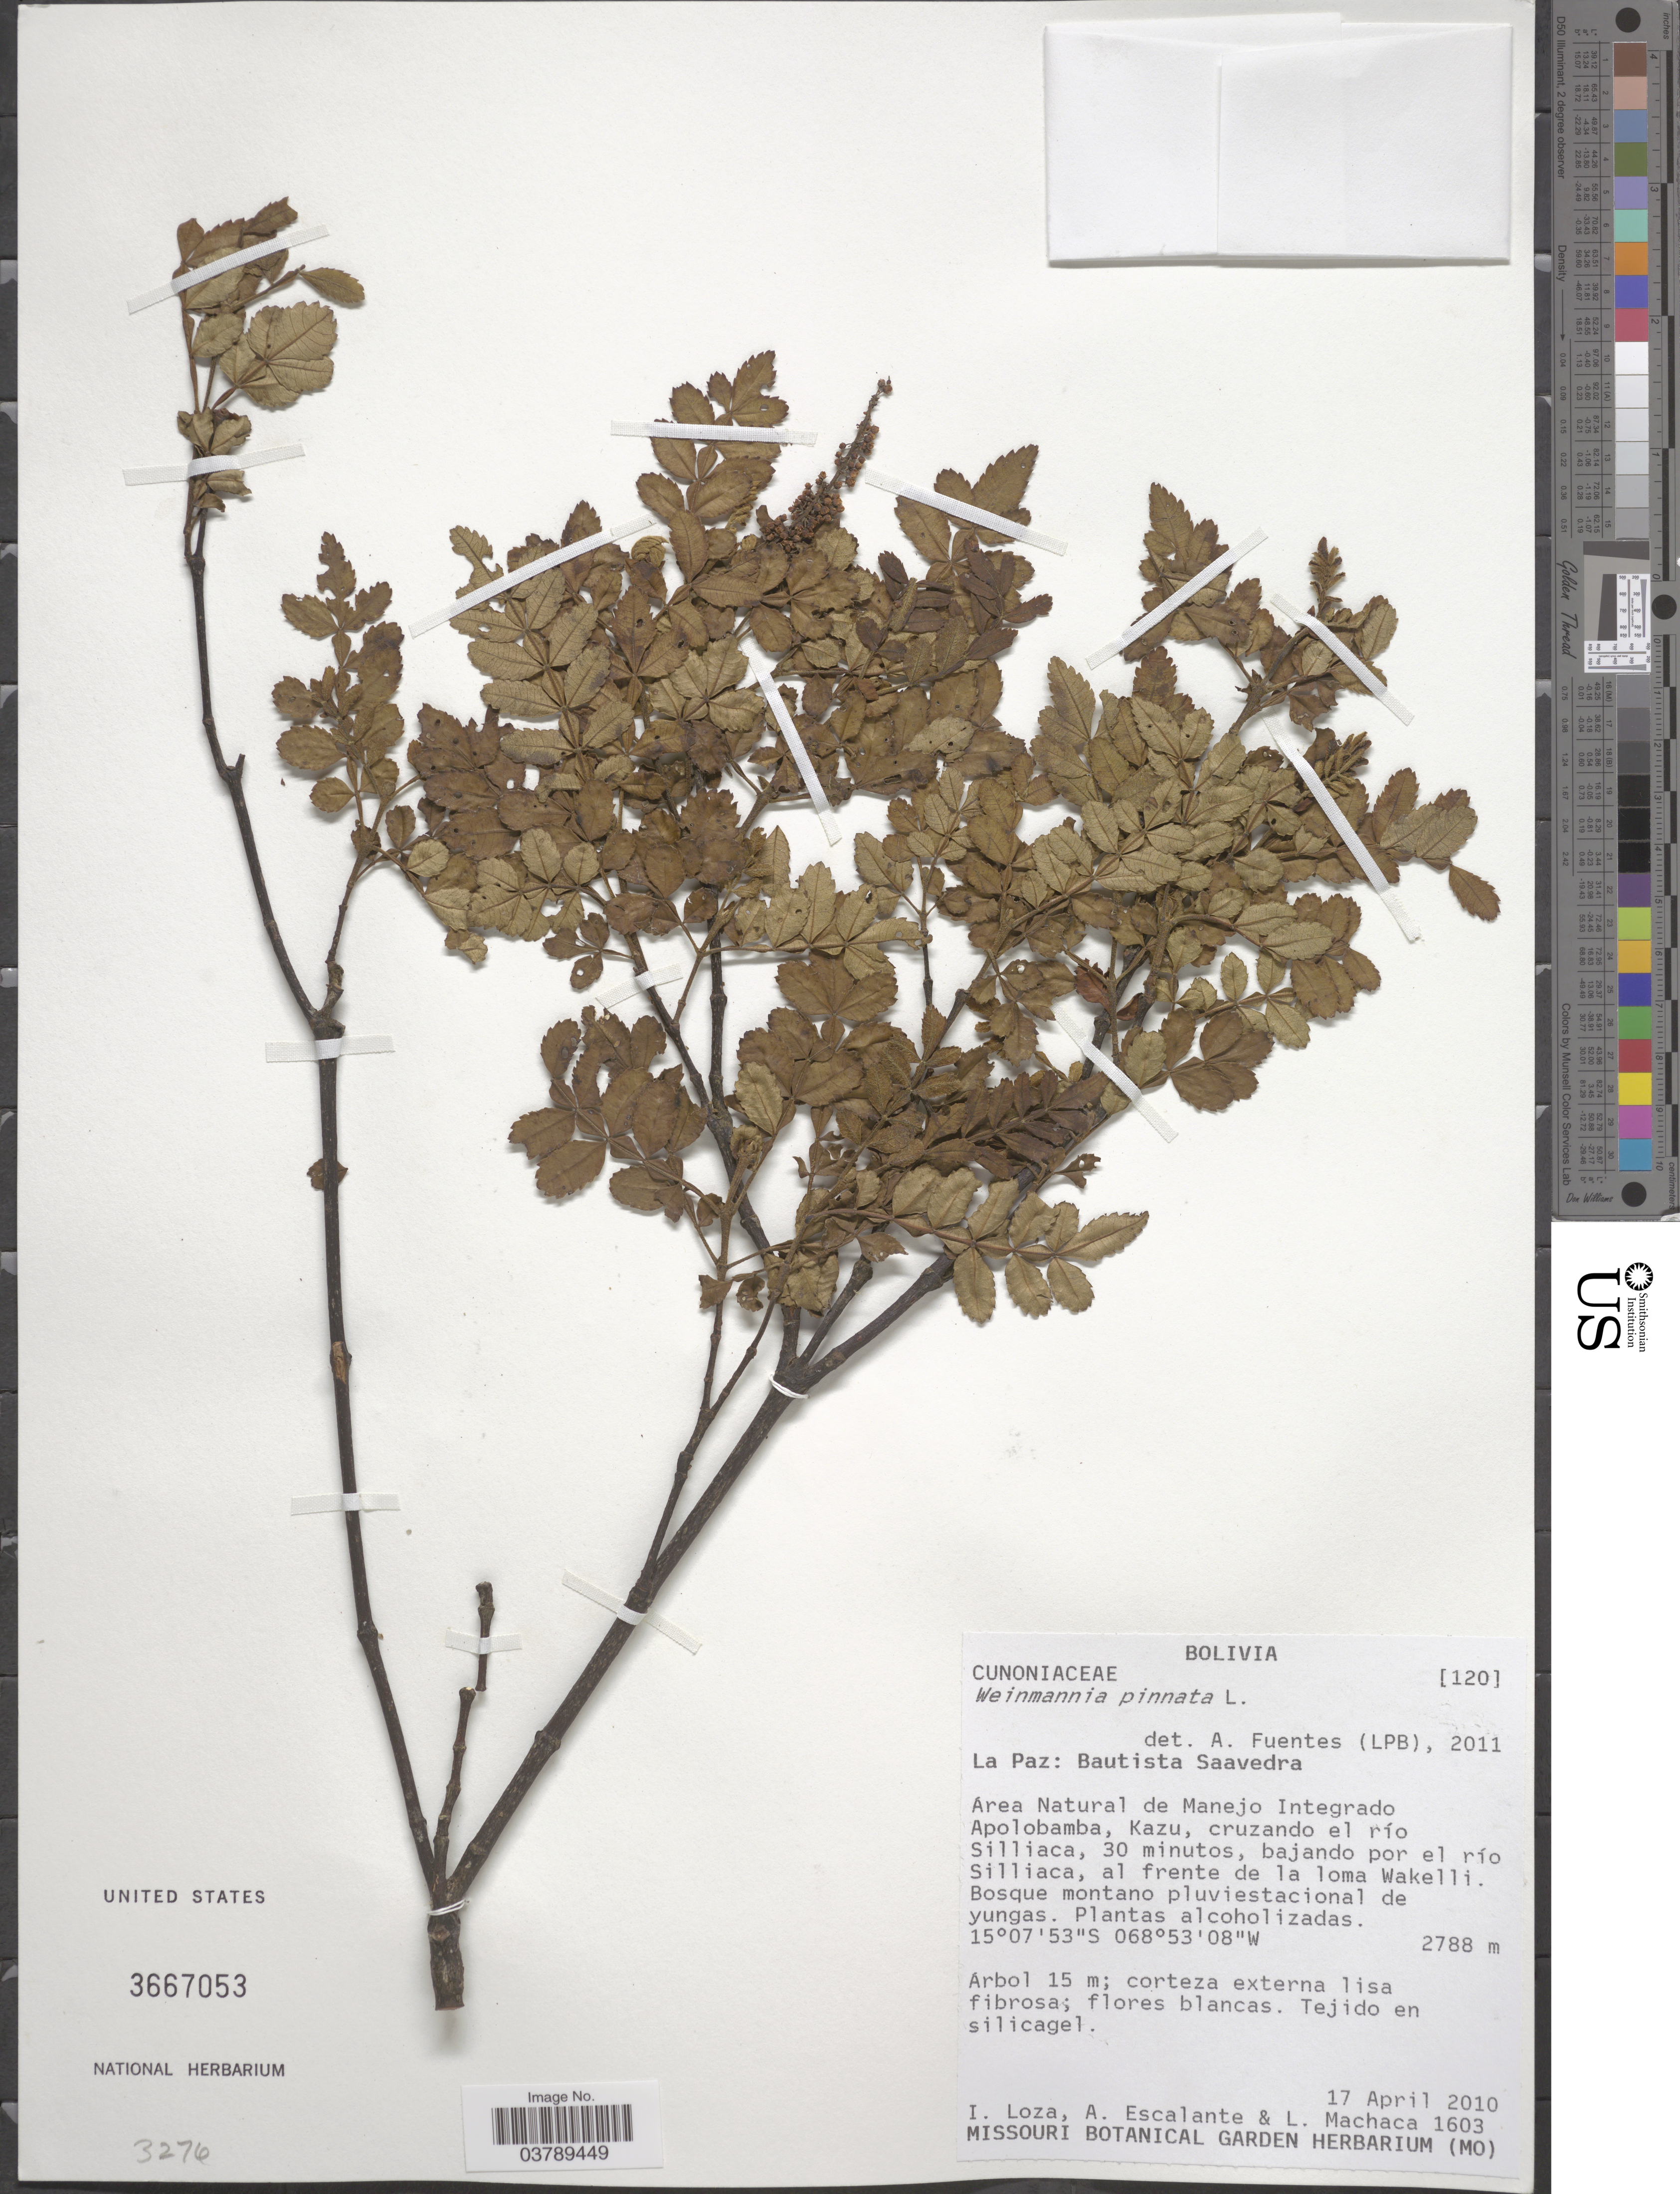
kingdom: Plantae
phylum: Tracheophyta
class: Magnoliopsida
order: Oxalidales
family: Cunoniaceae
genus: Weinmannia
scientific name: Weinmannia pinnata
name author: L.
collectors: I. Loza, A. Escalante & L. Machaca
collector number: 1603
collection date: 2010-04-17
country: Bolivia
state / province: La Paz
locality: Bautista Saavedra. Area Natural de Manejo Integrado Apolobamba, Kazu, cruzando el río Silliaca, 30 minutos, bajando por el río Silliaca, al frente de la loma Wakelli.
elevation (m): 2788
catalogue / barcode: US 3667053